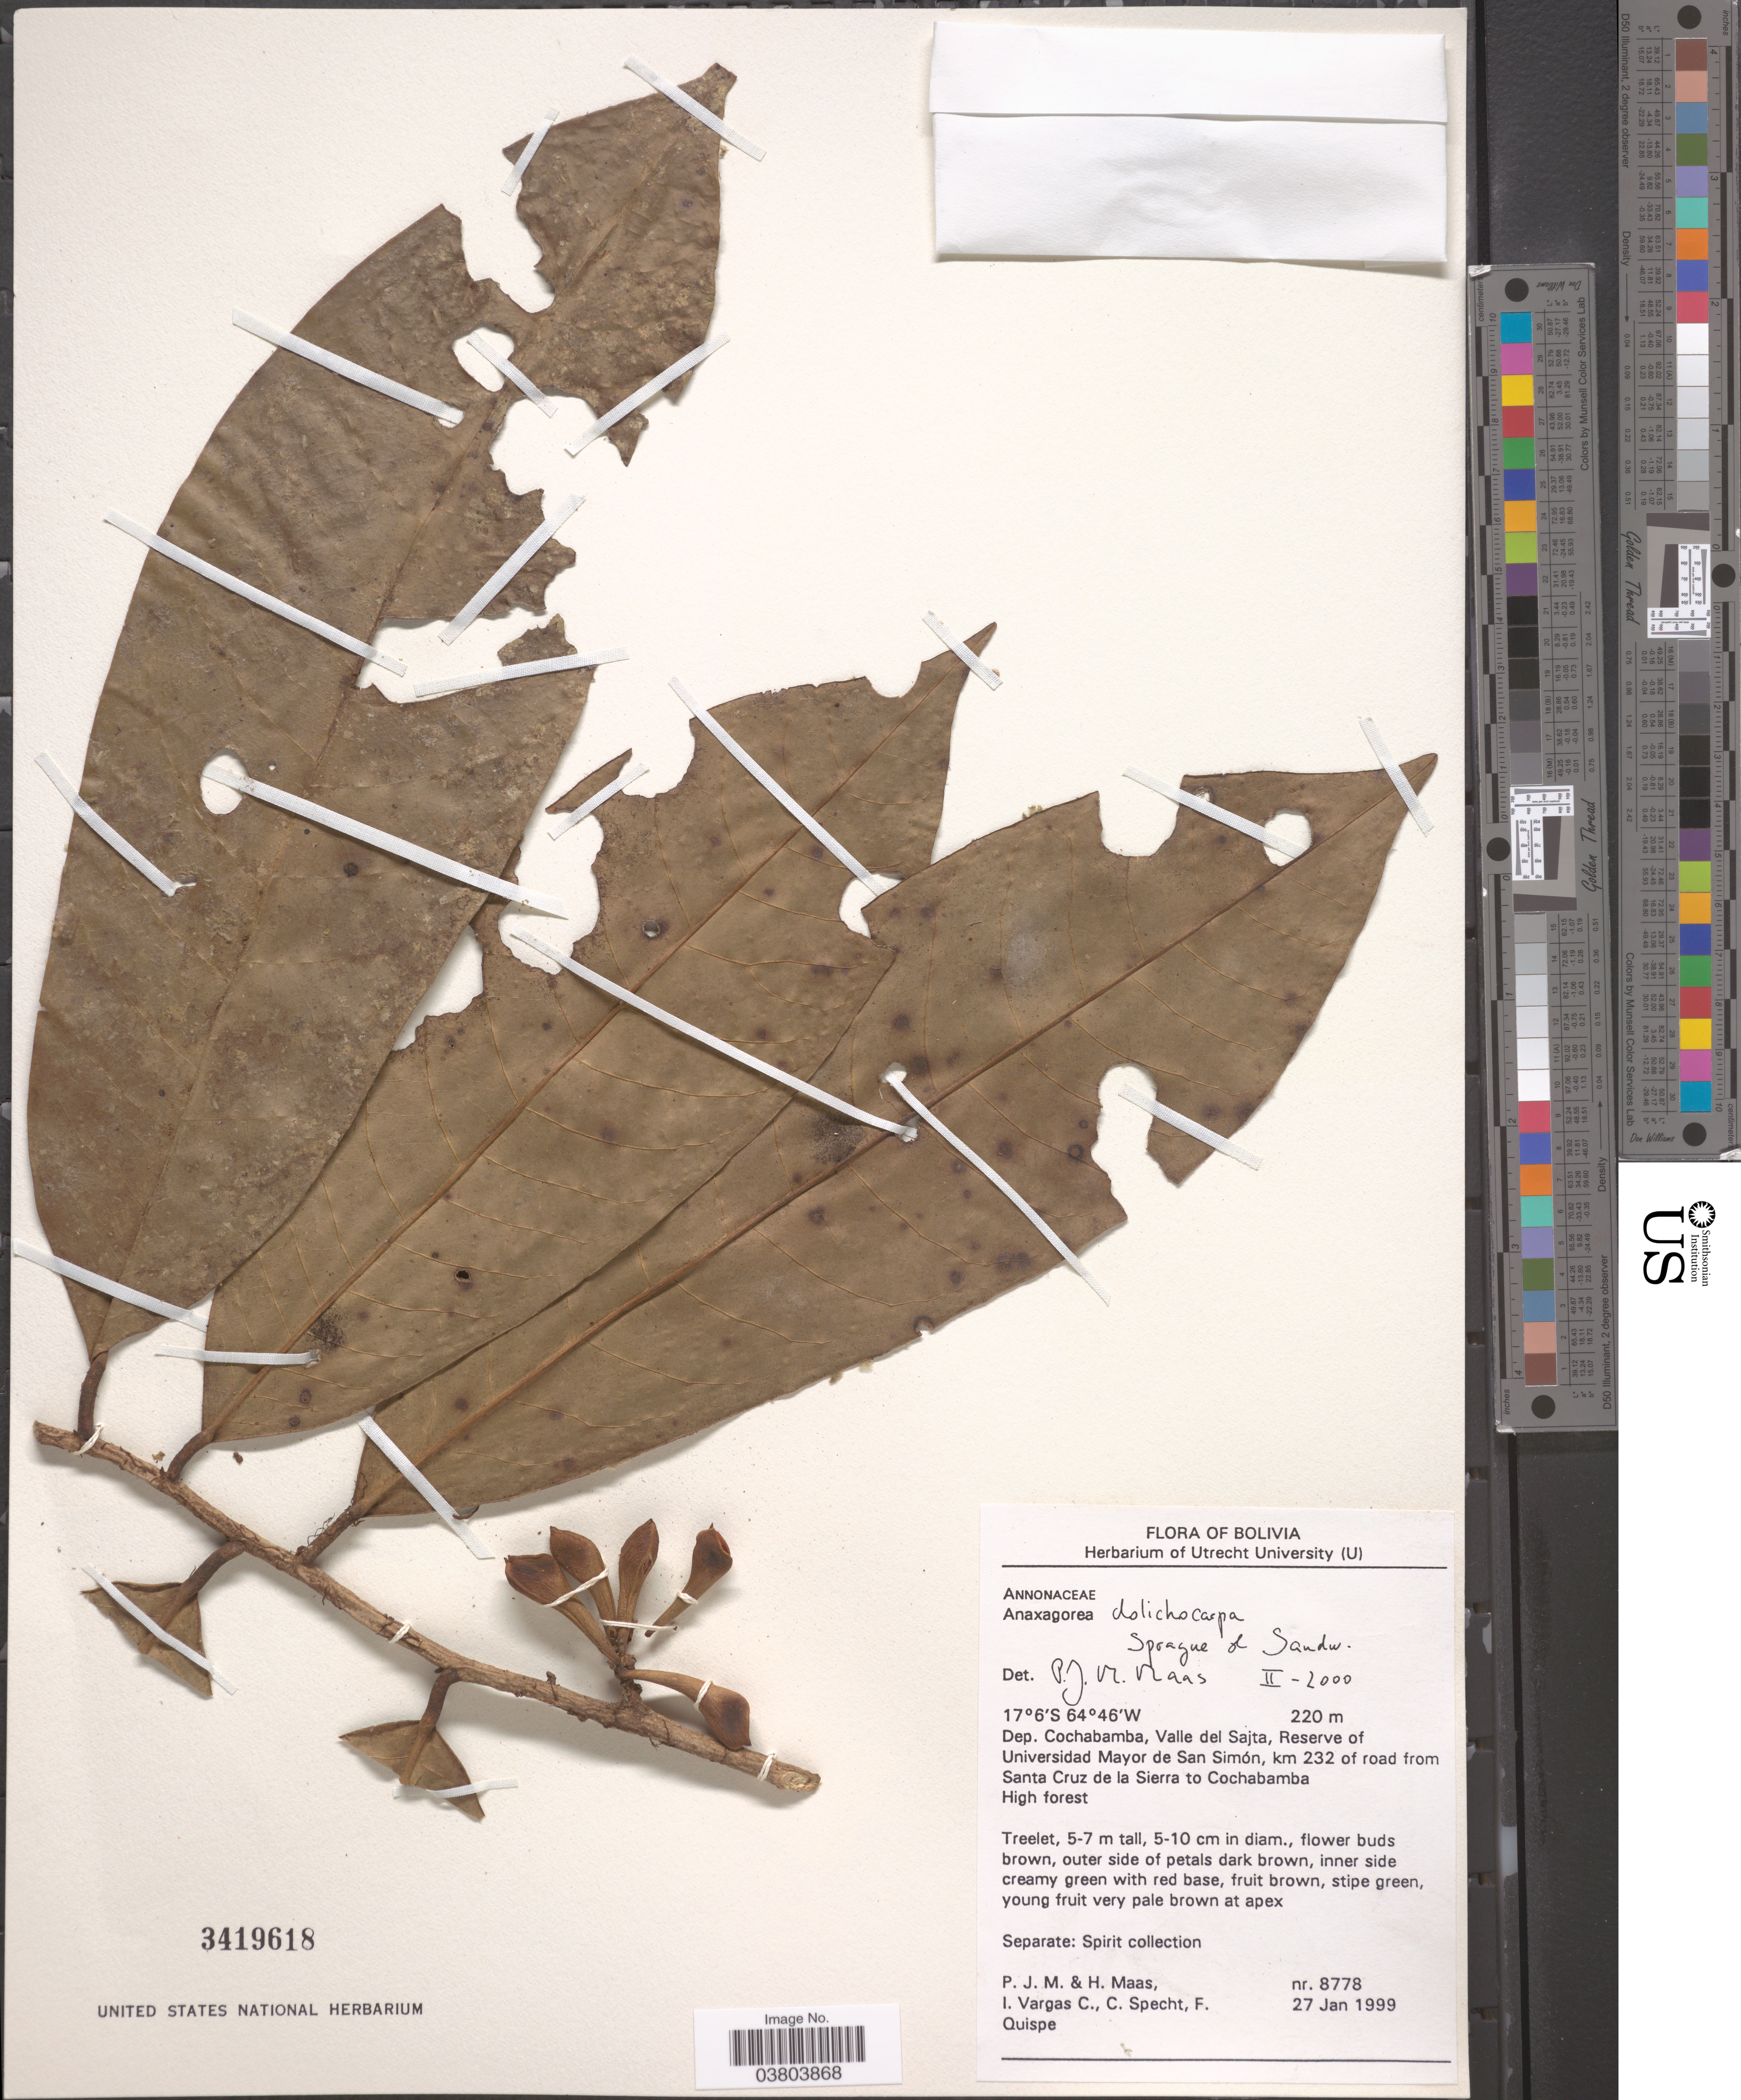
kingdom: Plantae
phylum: Tracheophyta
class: Magnoliopsida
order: Magnoliales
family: Annonaceae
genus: Anaxagorea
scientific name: Anaxagorea dolichocarpa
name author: Sprague & Sandwith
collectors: P. Maas, H. Maas, I. Vargas C., C. D. Specht & F. Quispe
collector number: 8778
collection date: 1999-01-27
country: Bolivia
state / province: Cochabamba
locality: Dep. Cochabamba, Valle del Sajta, Reserve of Universidad Mayor de San Simón, km 232 of road from Santa Cruz de la Sierra to Cochabamba.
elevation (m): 220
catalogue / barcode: US 3419618